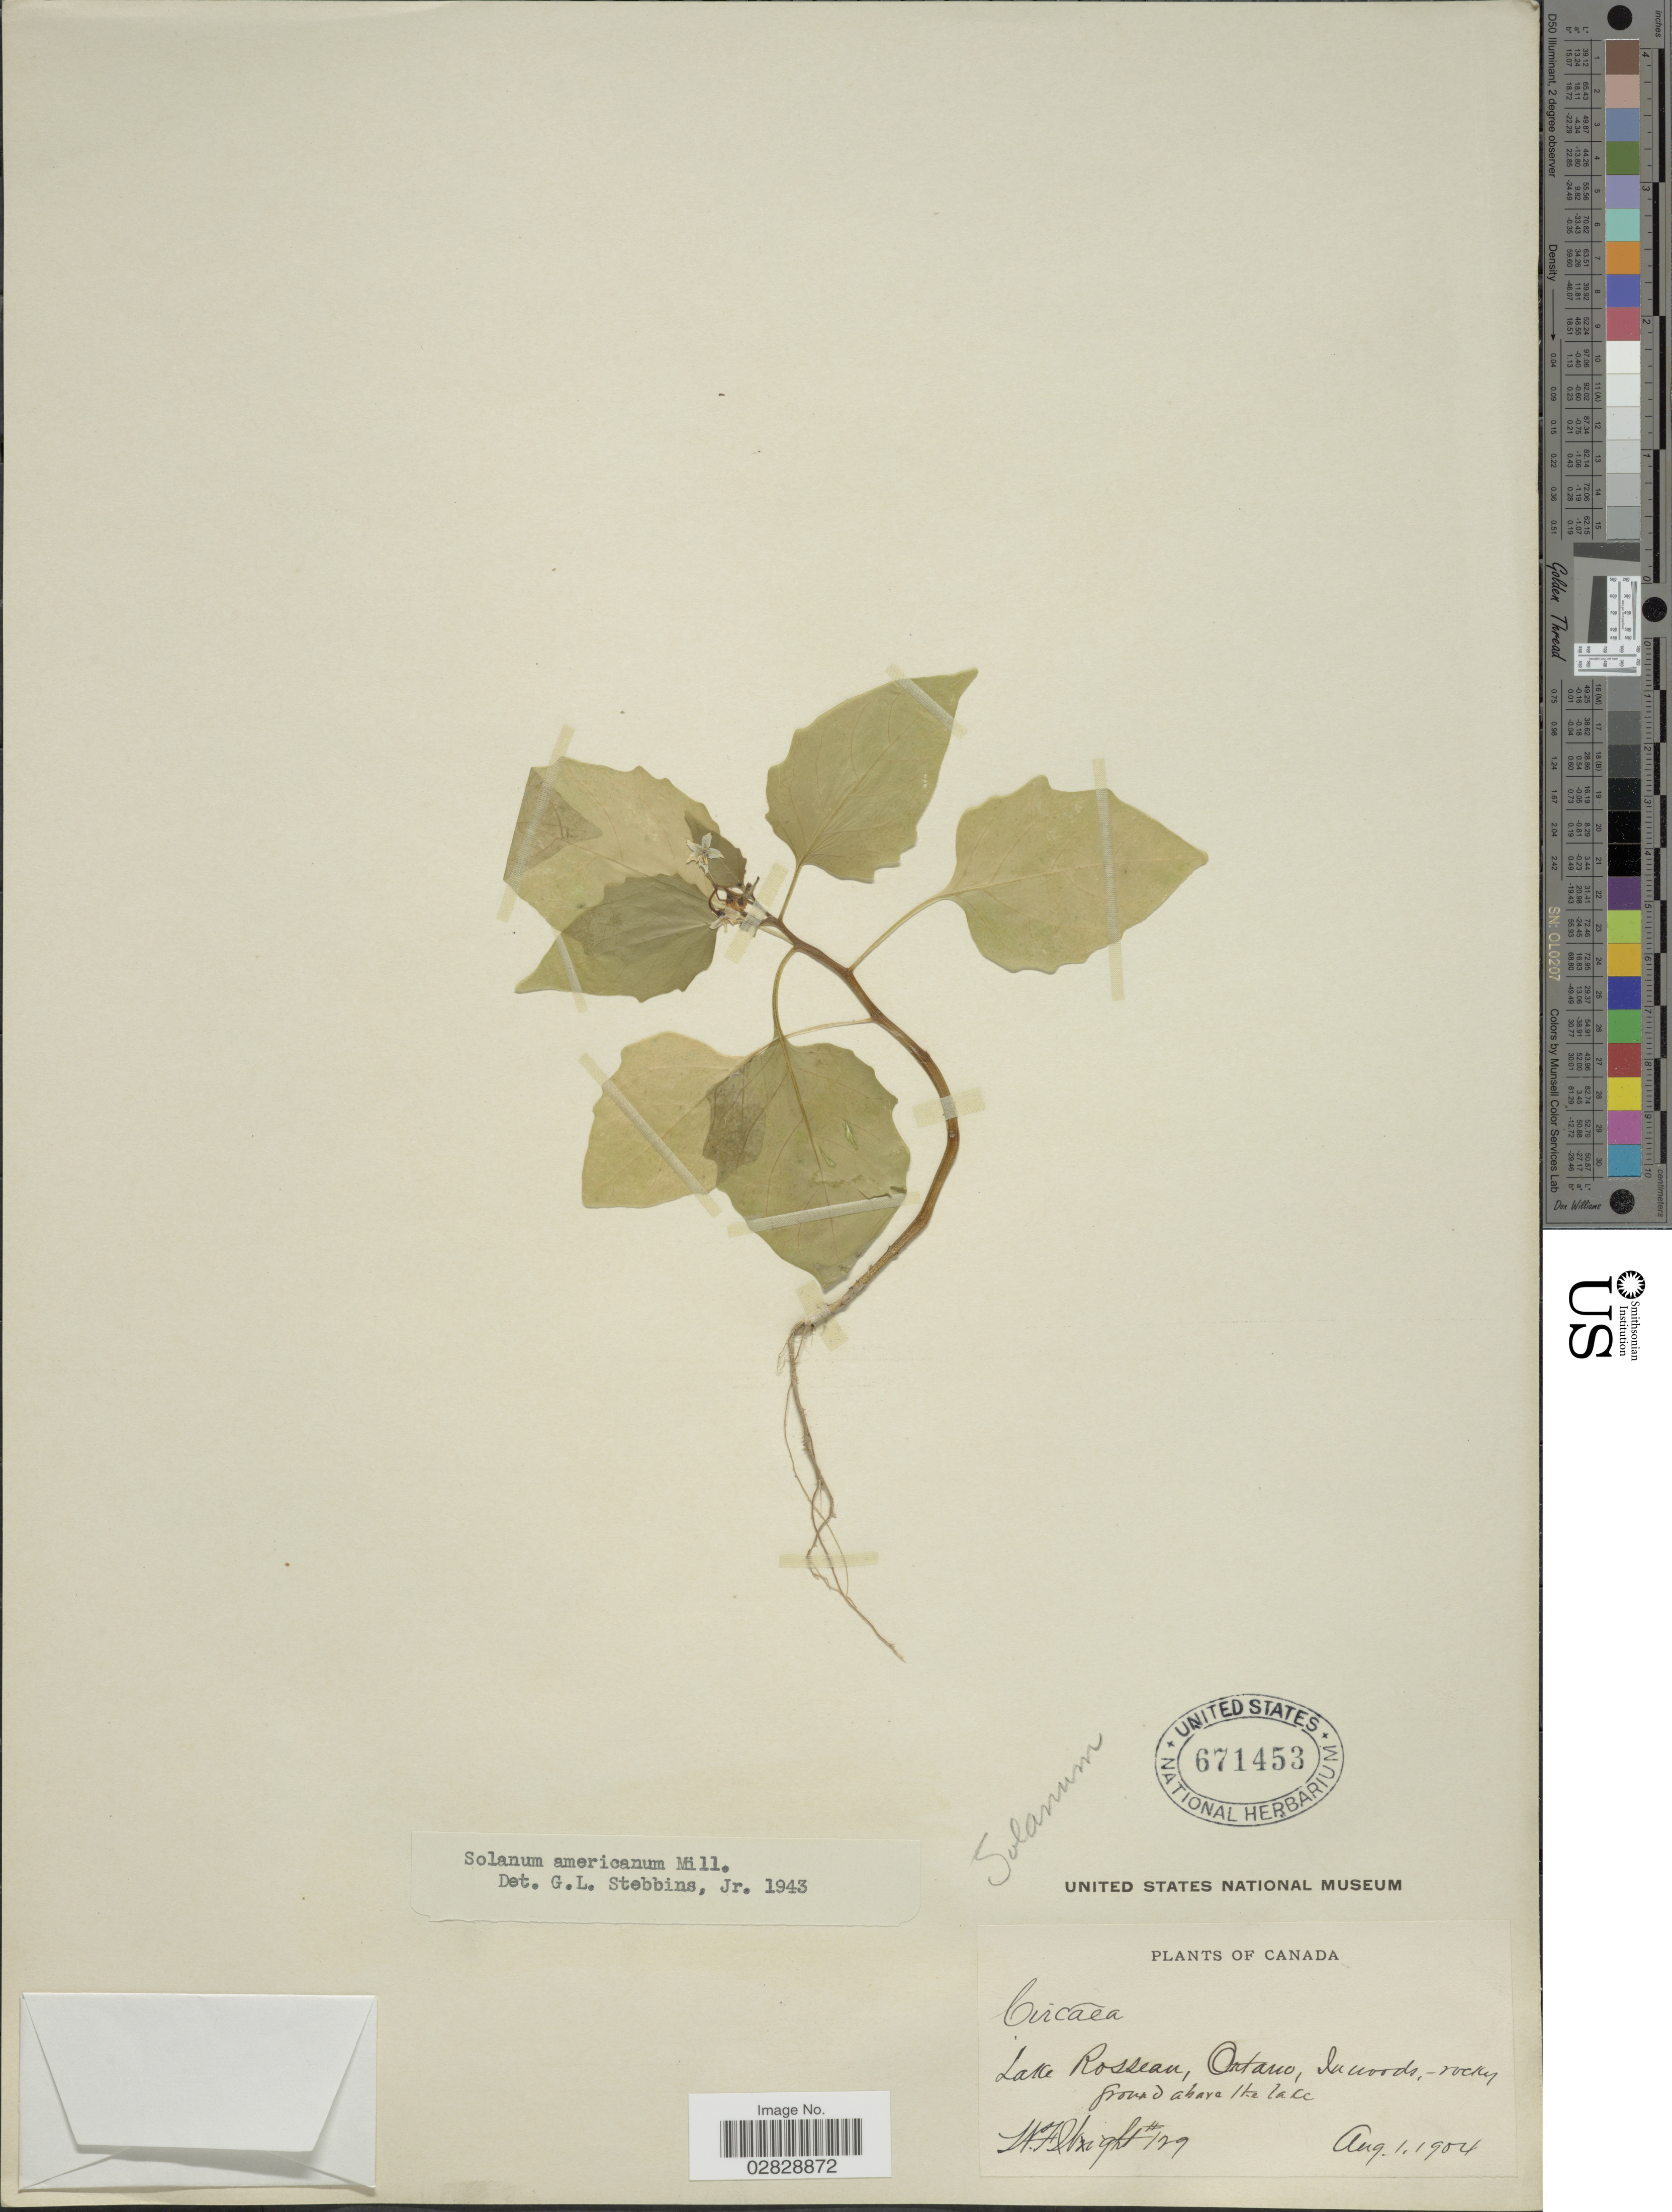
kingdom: Plantae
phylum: Tracheophyta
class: Magnoliopsida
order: Solanales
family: Solanaceae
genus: Solanum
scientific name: Solanum emulans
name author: Raf.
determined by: Knapp, S. D.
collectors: W. F. Wright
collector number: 129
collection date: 1904-08-01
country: Canada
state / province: Ontario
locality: Lake Rosseau, rocky ground above the lake.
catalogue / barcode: US 671453